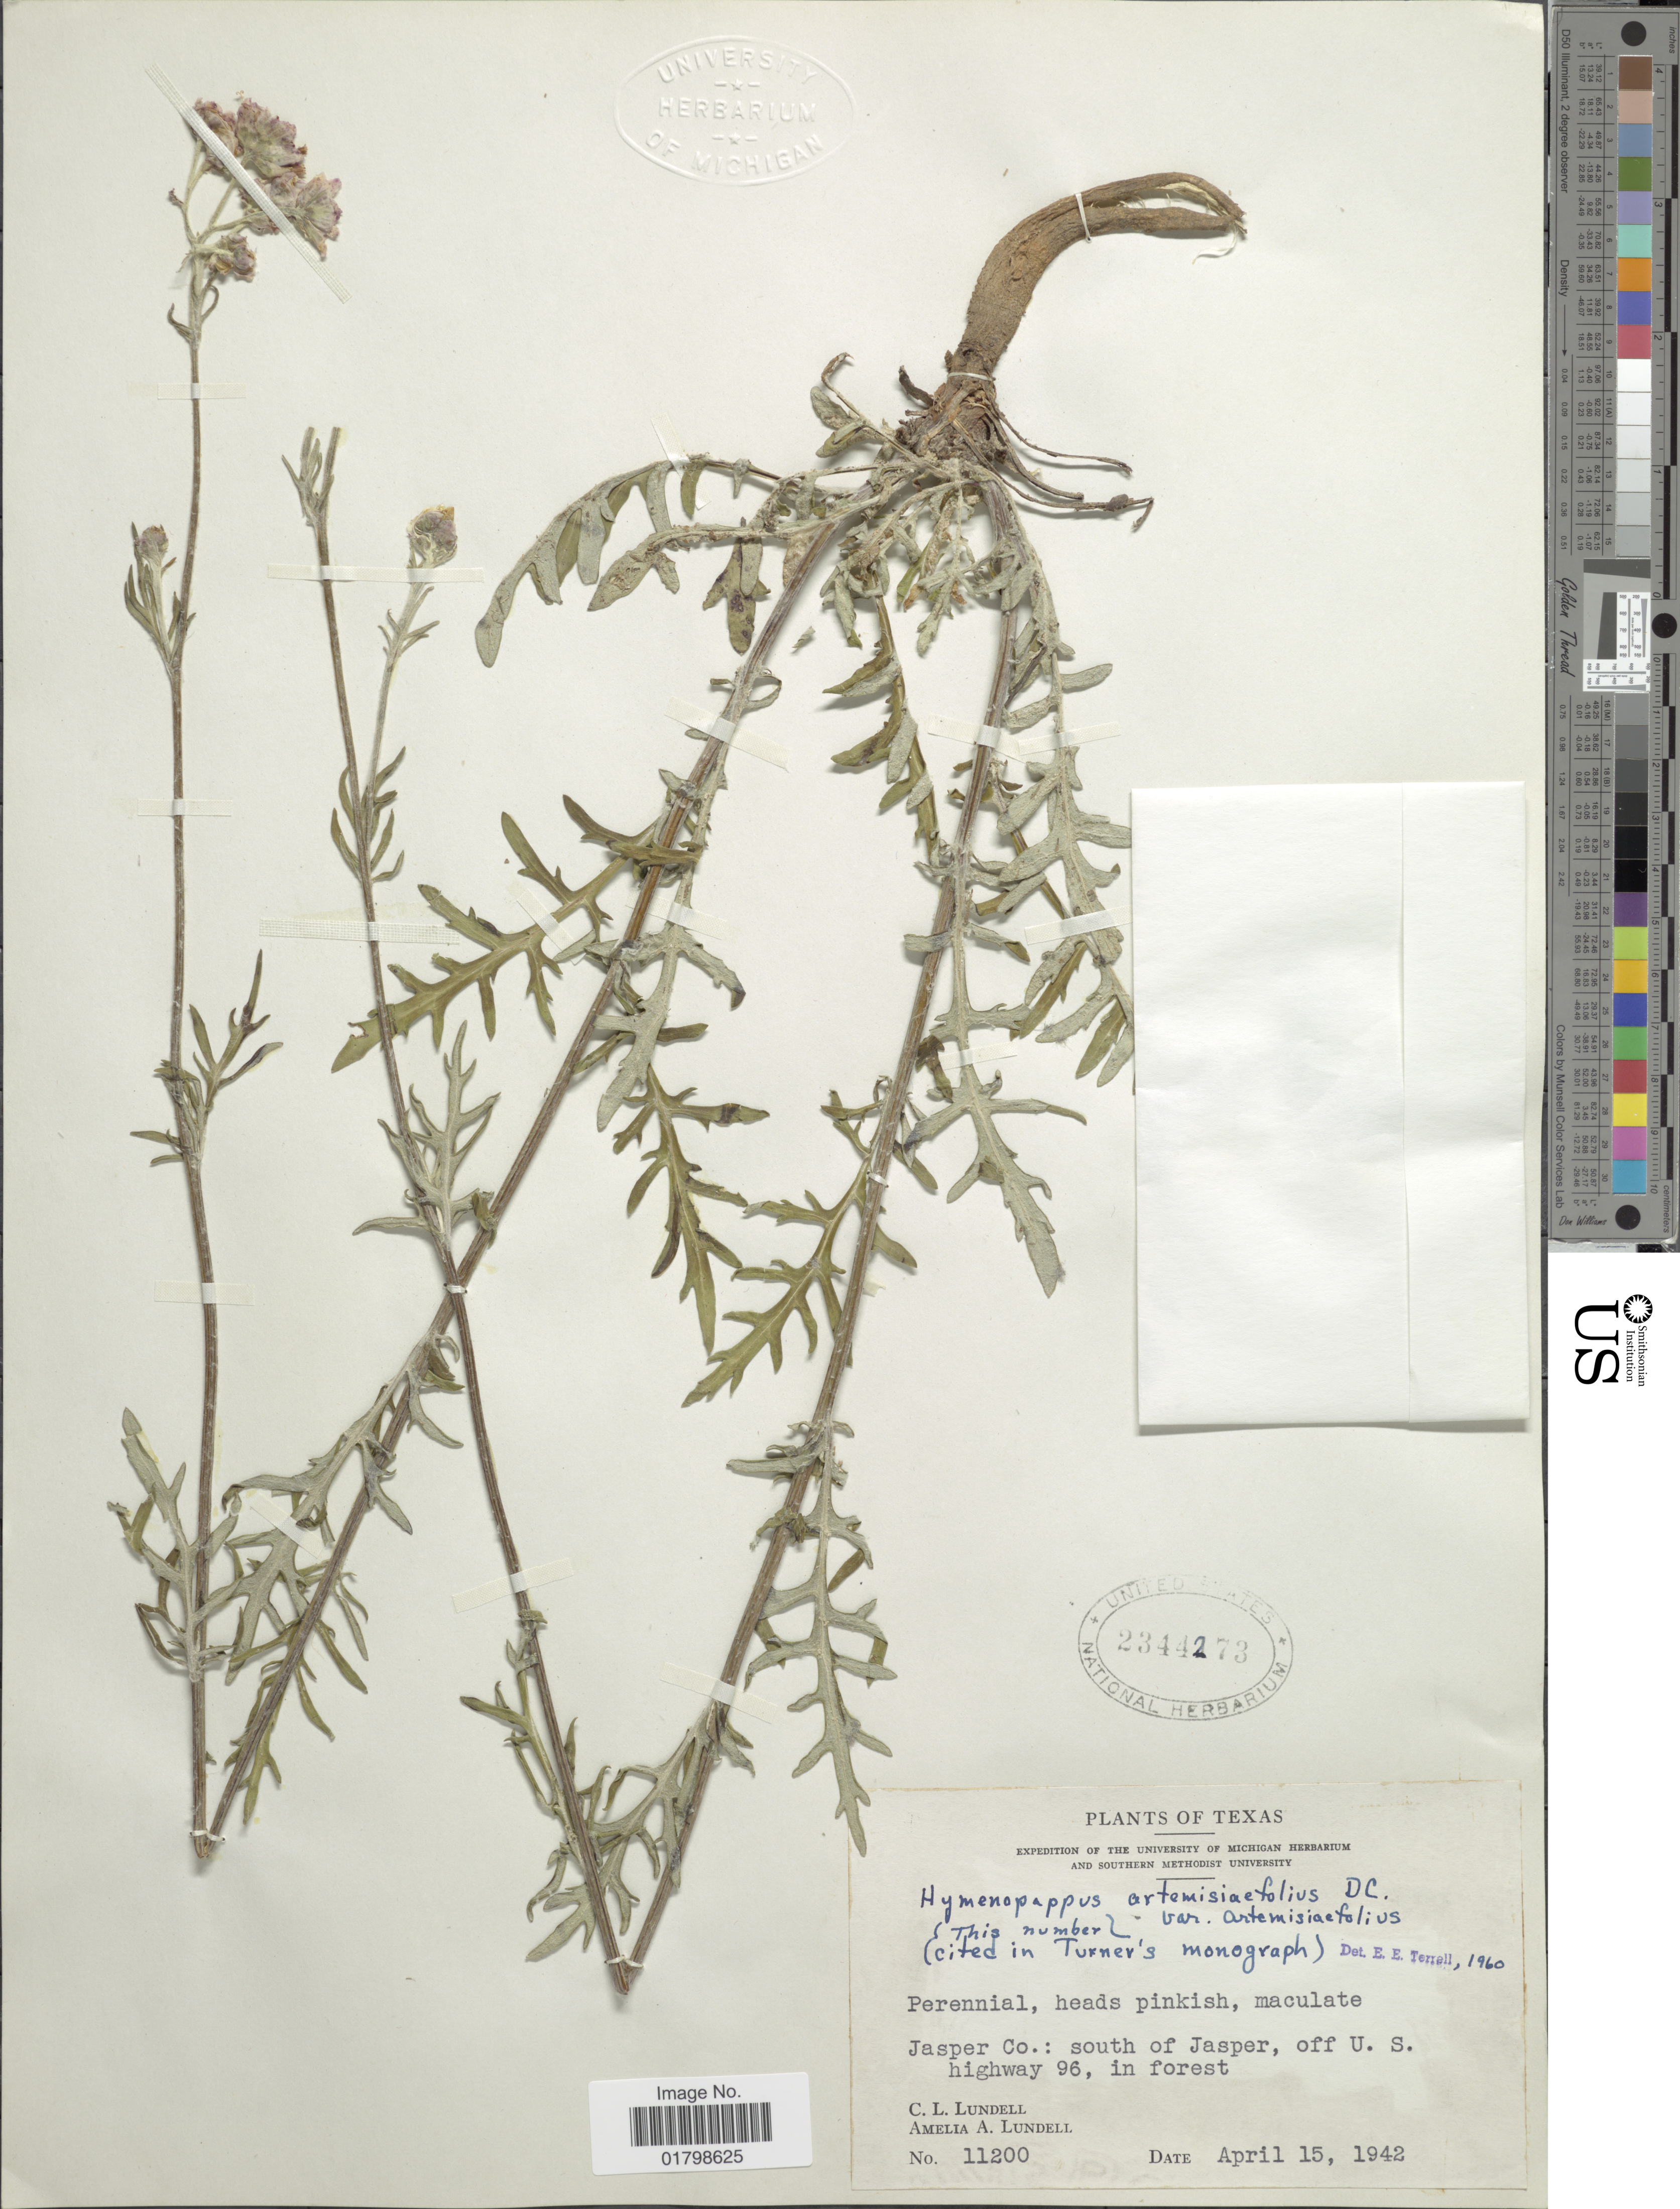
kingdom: Plantae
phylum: Tracheophyta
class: Magnoliopsida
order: Asterales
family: Asteraceae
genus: Hymenopappus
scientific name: Hymenopappus artemisiifolius var. artemisiifolius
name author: DC.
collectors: C. L. Lundell & A. A. Lundell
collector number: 11200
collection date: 1942-04-15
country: United States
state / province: Texas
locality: Jasper Co.: south of Jasper, off U.S. highway 96, in forest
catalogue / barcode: US 2344273